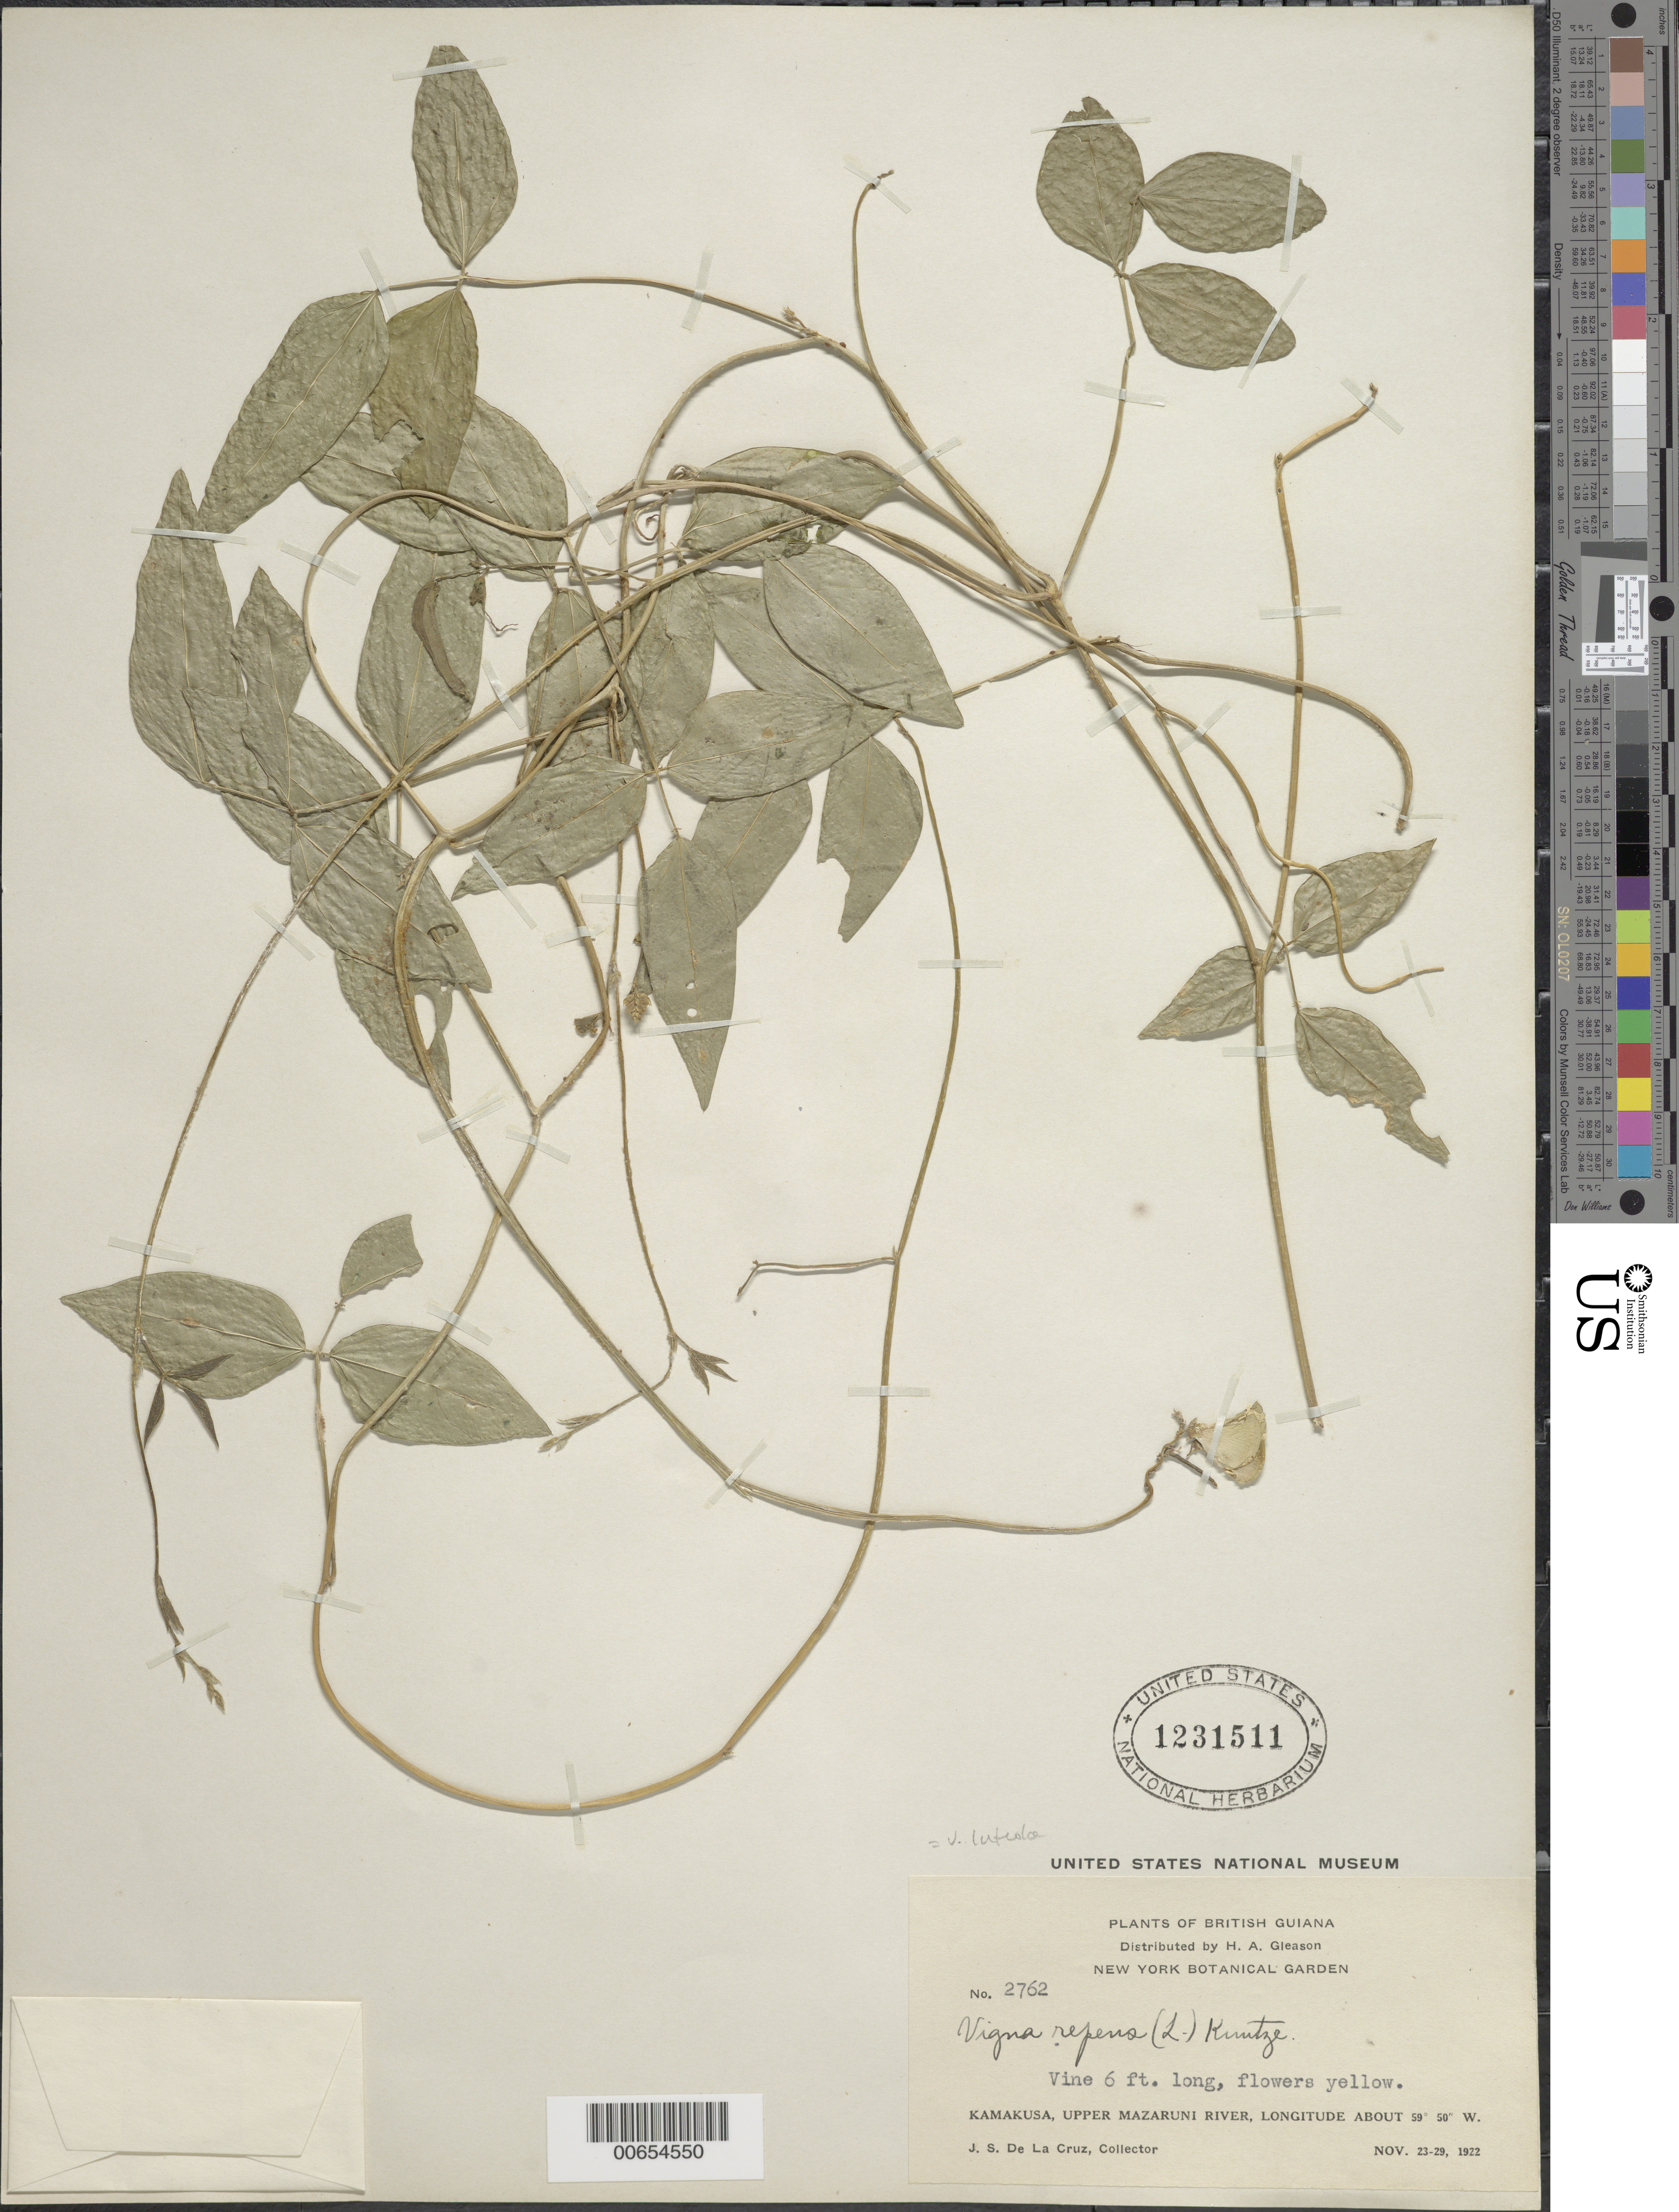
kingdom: Plantae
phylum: Tracheophyta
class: Magnoliopsida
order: Fabales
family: Fabaceae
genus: Vigna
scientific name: Vigna luteola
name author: (Jacq.) Benth.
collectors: J. S. de la Cruz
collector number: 2762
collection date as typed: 23-Nov-22 to 29-Nov-22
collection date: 1922-11-23/1922-11-29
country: Guyana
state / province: Cuyuni-Mazaruni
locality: Kamakusa, Upper Mazaruni R.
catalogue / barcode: US 1231511